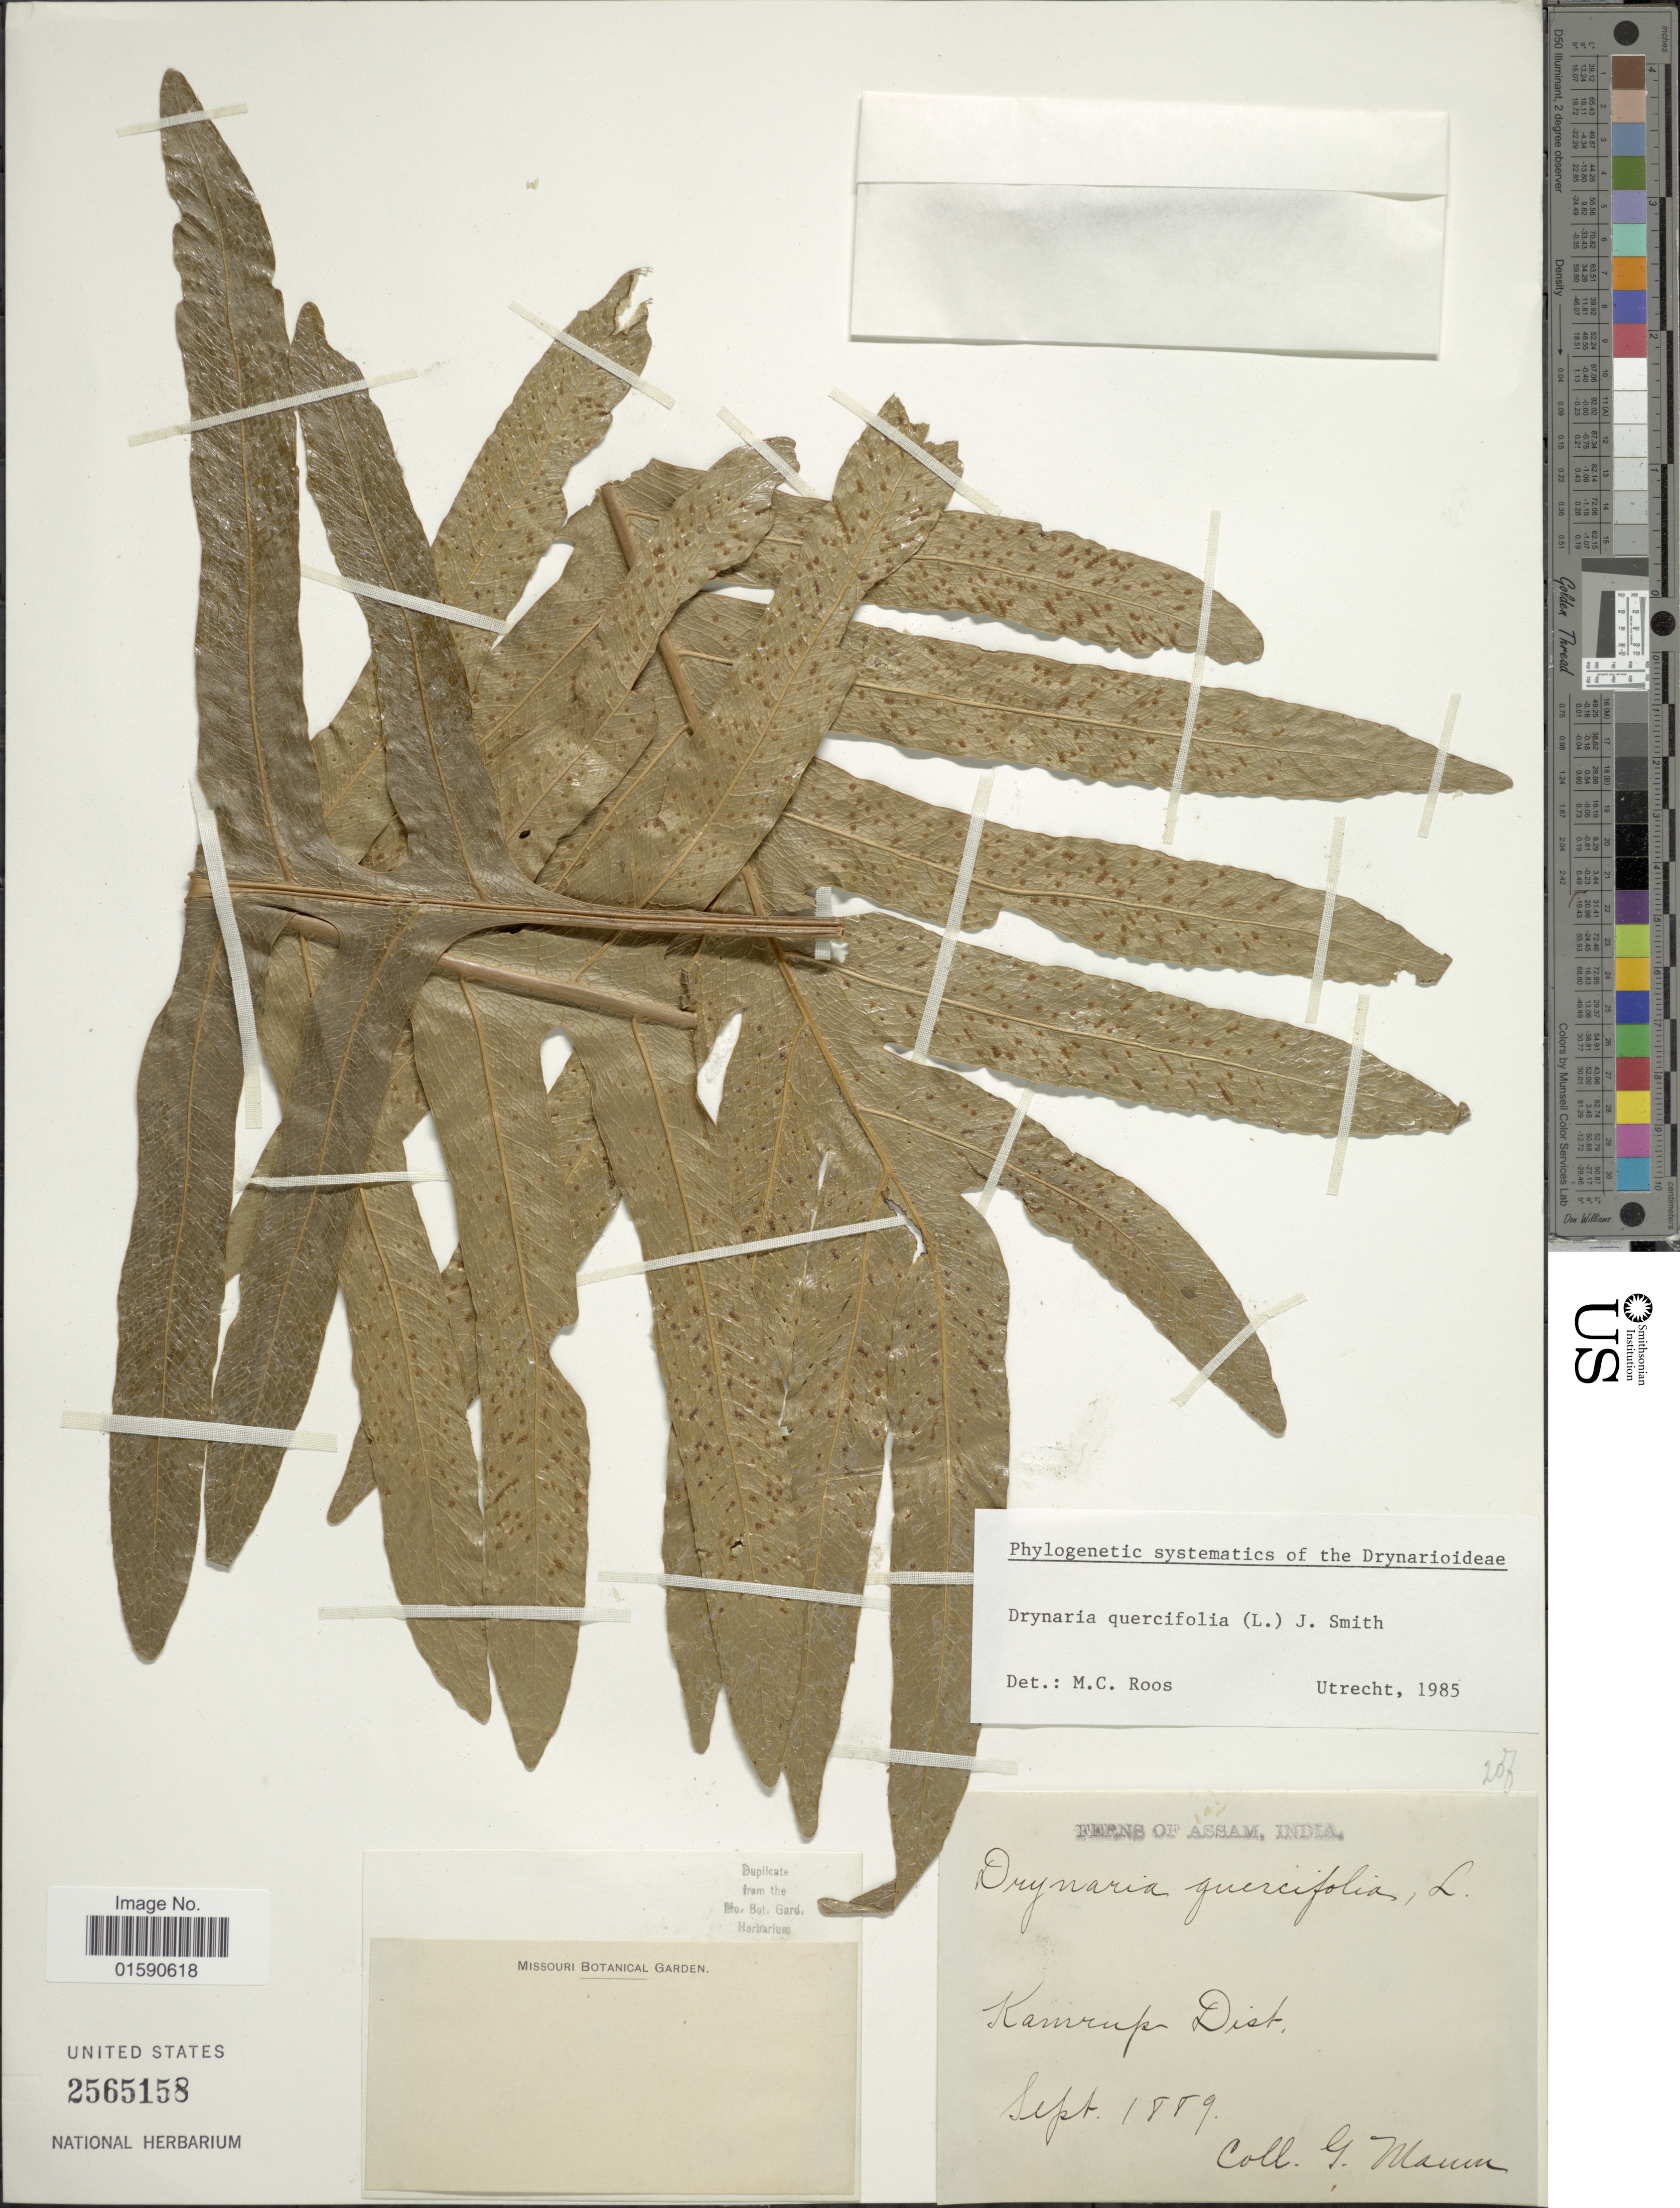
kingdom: Plantae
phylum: Tracheophyta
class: Polypodiopsida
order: Polypodiales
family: Polypodiaceae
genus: Drynaria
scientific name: Drynaria quercifolia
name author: (L.) J. Sm.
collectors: G. Mann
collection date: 1889-09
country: India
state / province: Assam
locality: Kamrup Dist.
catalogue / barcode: US 2565158